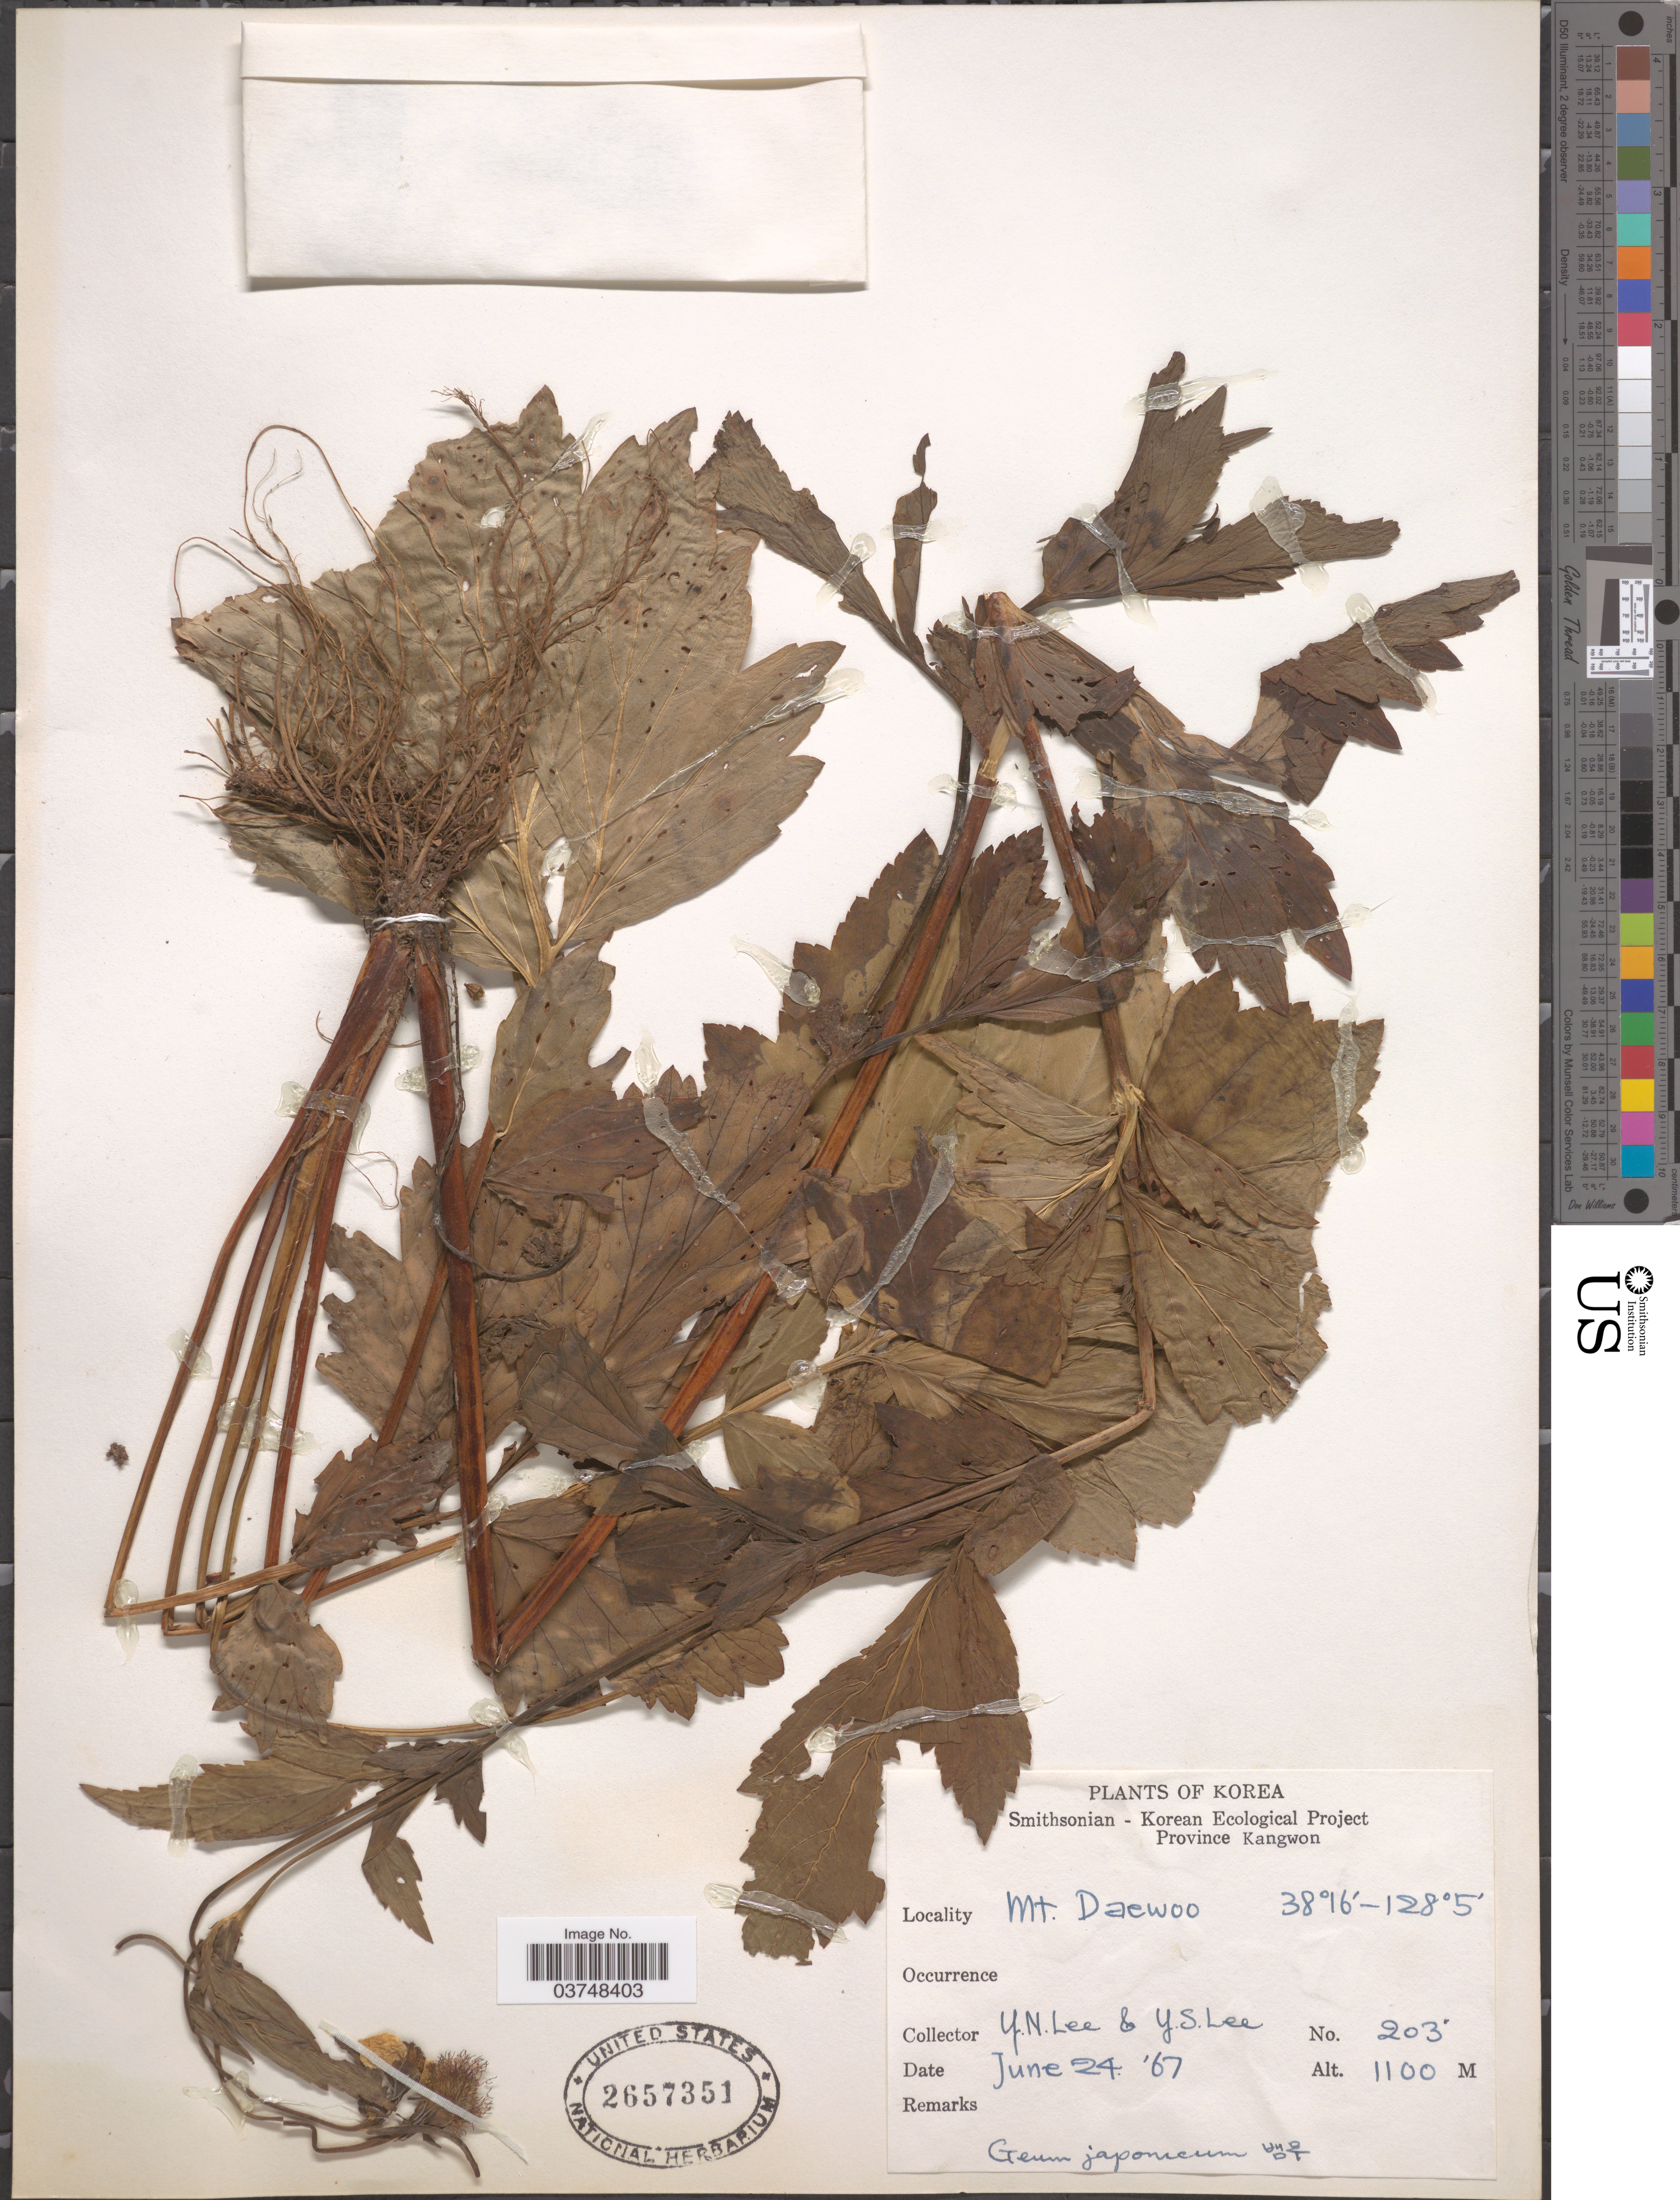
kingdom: Plantae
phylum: Tracheophyta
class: Magnoliopsida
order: Rosales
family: Rosaceae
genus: Geum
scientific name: Geum japonicum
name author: Thunb.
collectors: Y. N. Lee & Y. S. Lee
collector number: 203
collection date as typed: Transcribed d/m/y: 24/6/67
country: North Korea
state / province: Kangwon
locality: korea. Mt. Daewoo.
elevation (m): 1100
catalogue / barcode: US 2657351